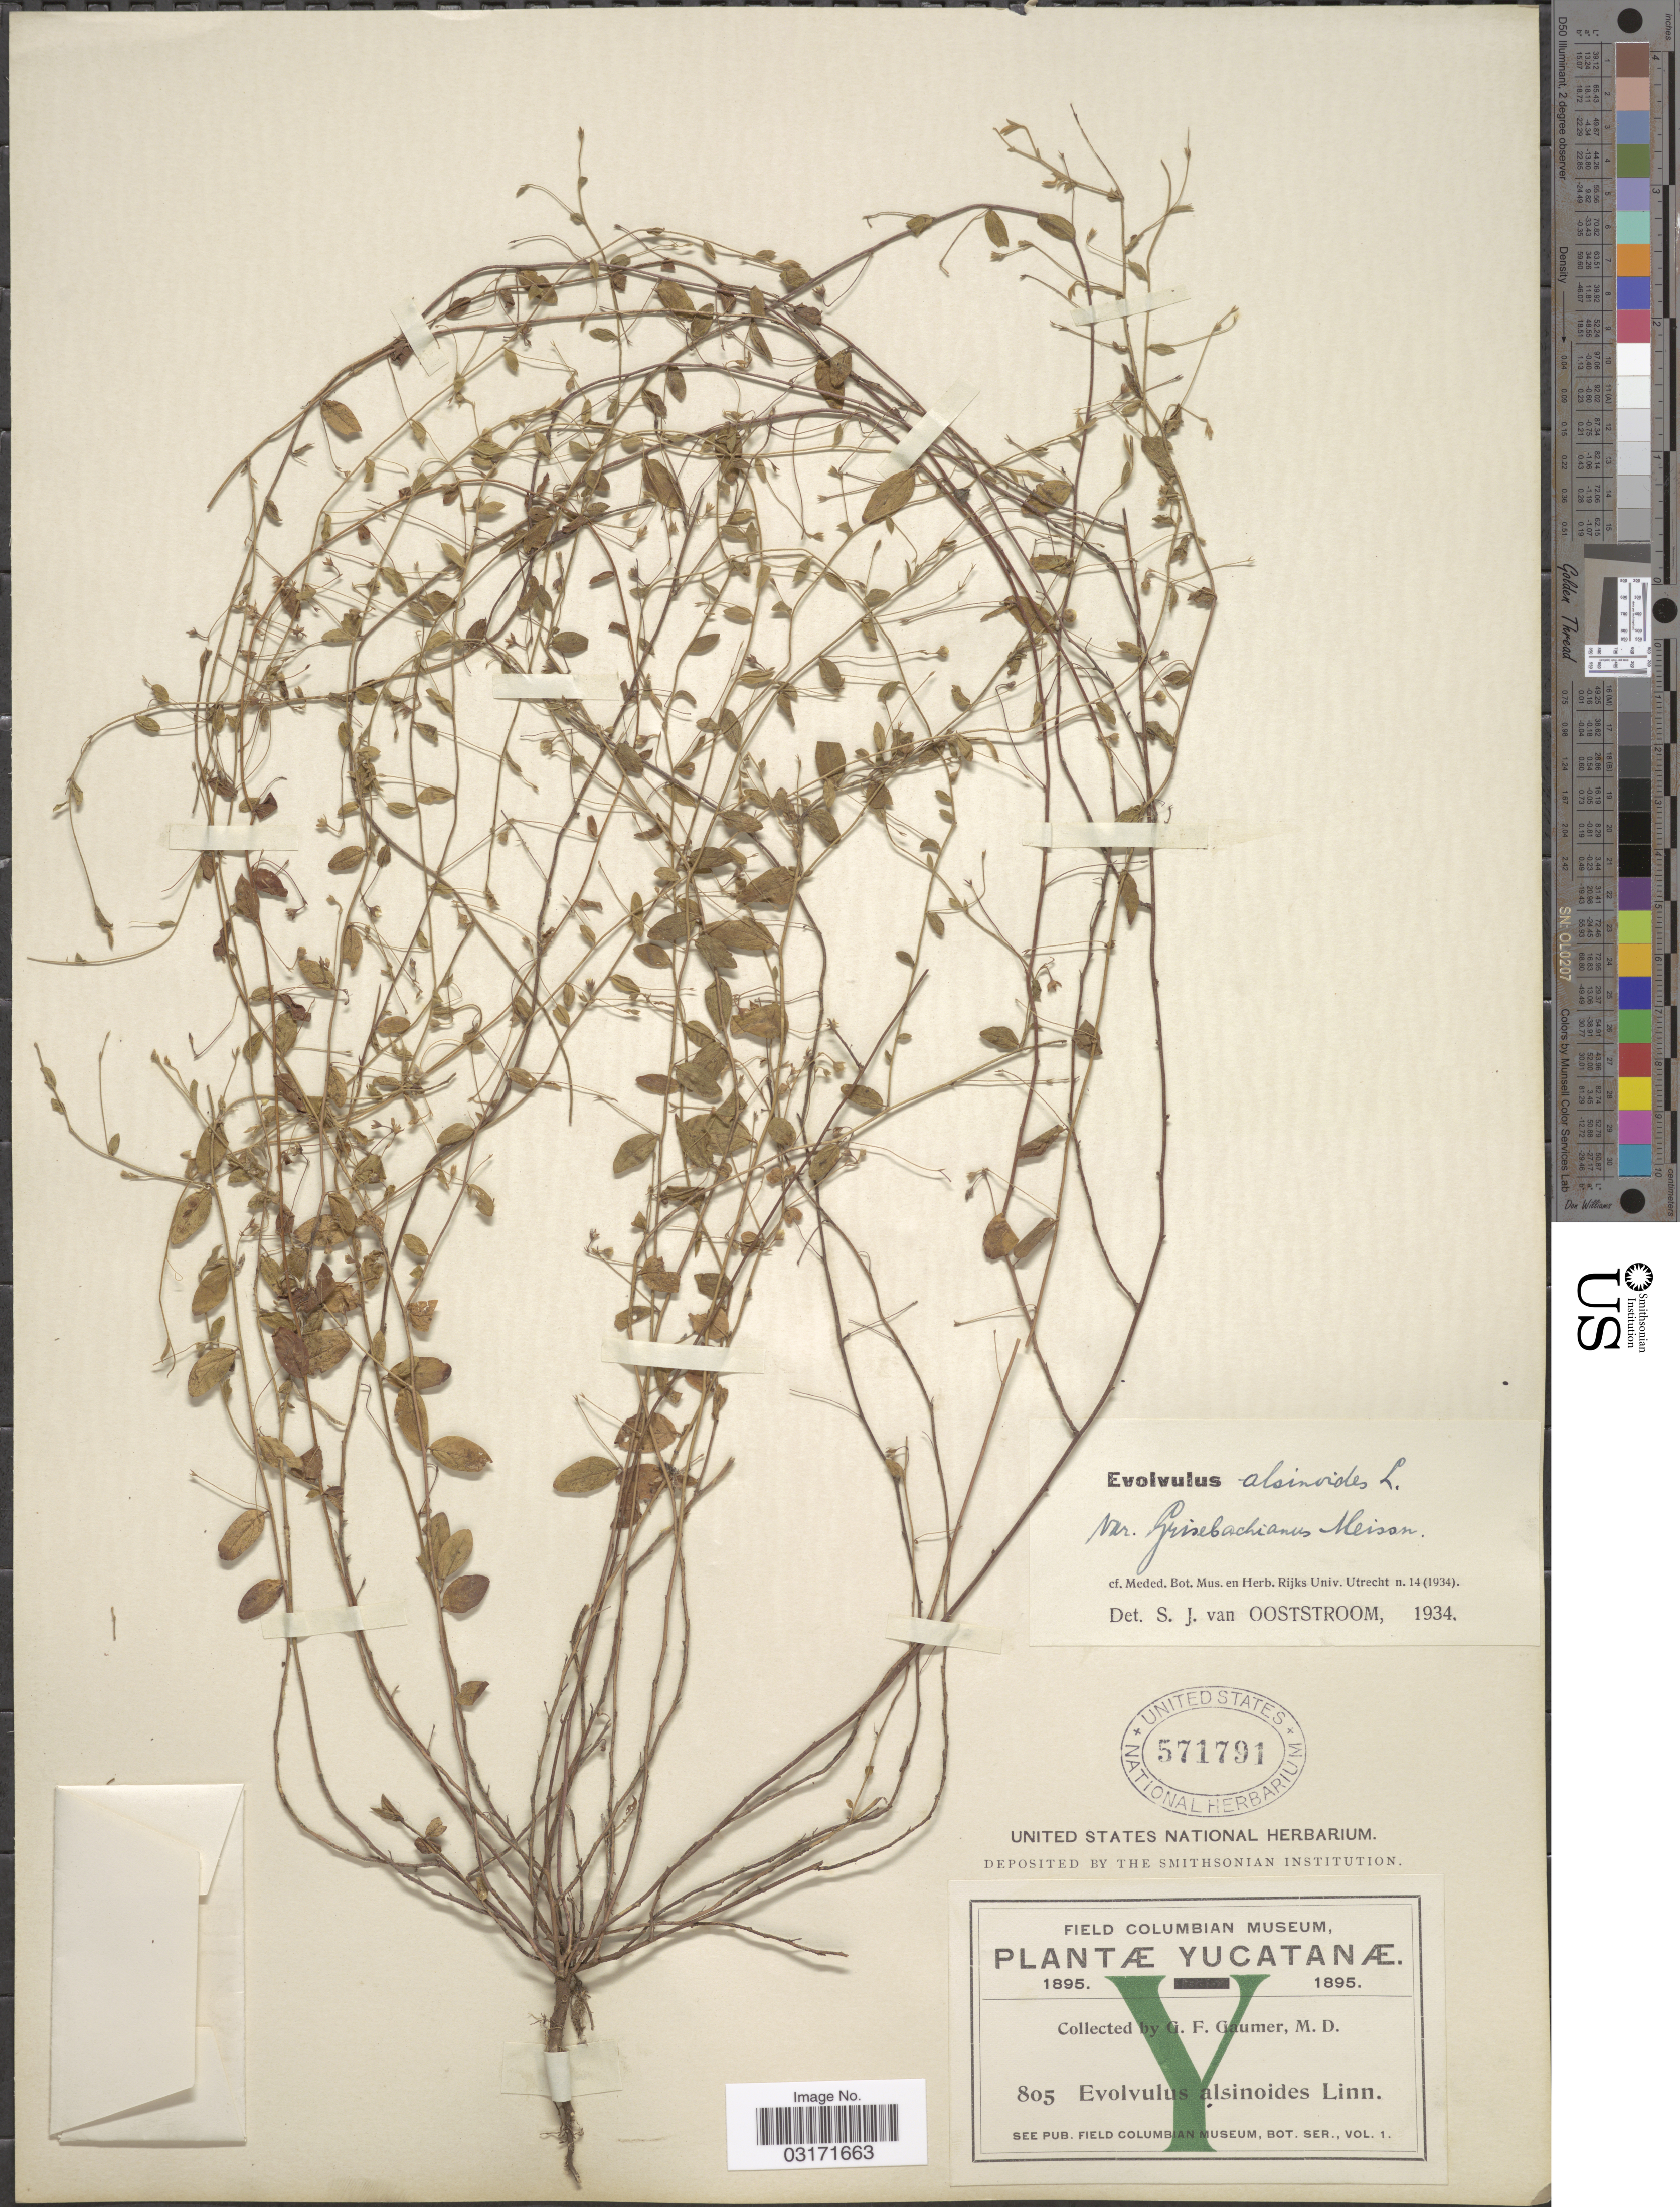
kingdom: Plantae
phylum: Tracheophyta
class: Magnoliopsida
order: Solanales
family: Convolvulaceae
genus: Evolvulus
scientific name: Evolvulus alsinoides var. grisebachianus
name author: Meisn.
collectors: G. F. Gaumer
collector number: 805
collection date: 1895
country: Mexico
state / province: Yucatán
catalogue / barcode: US 571791